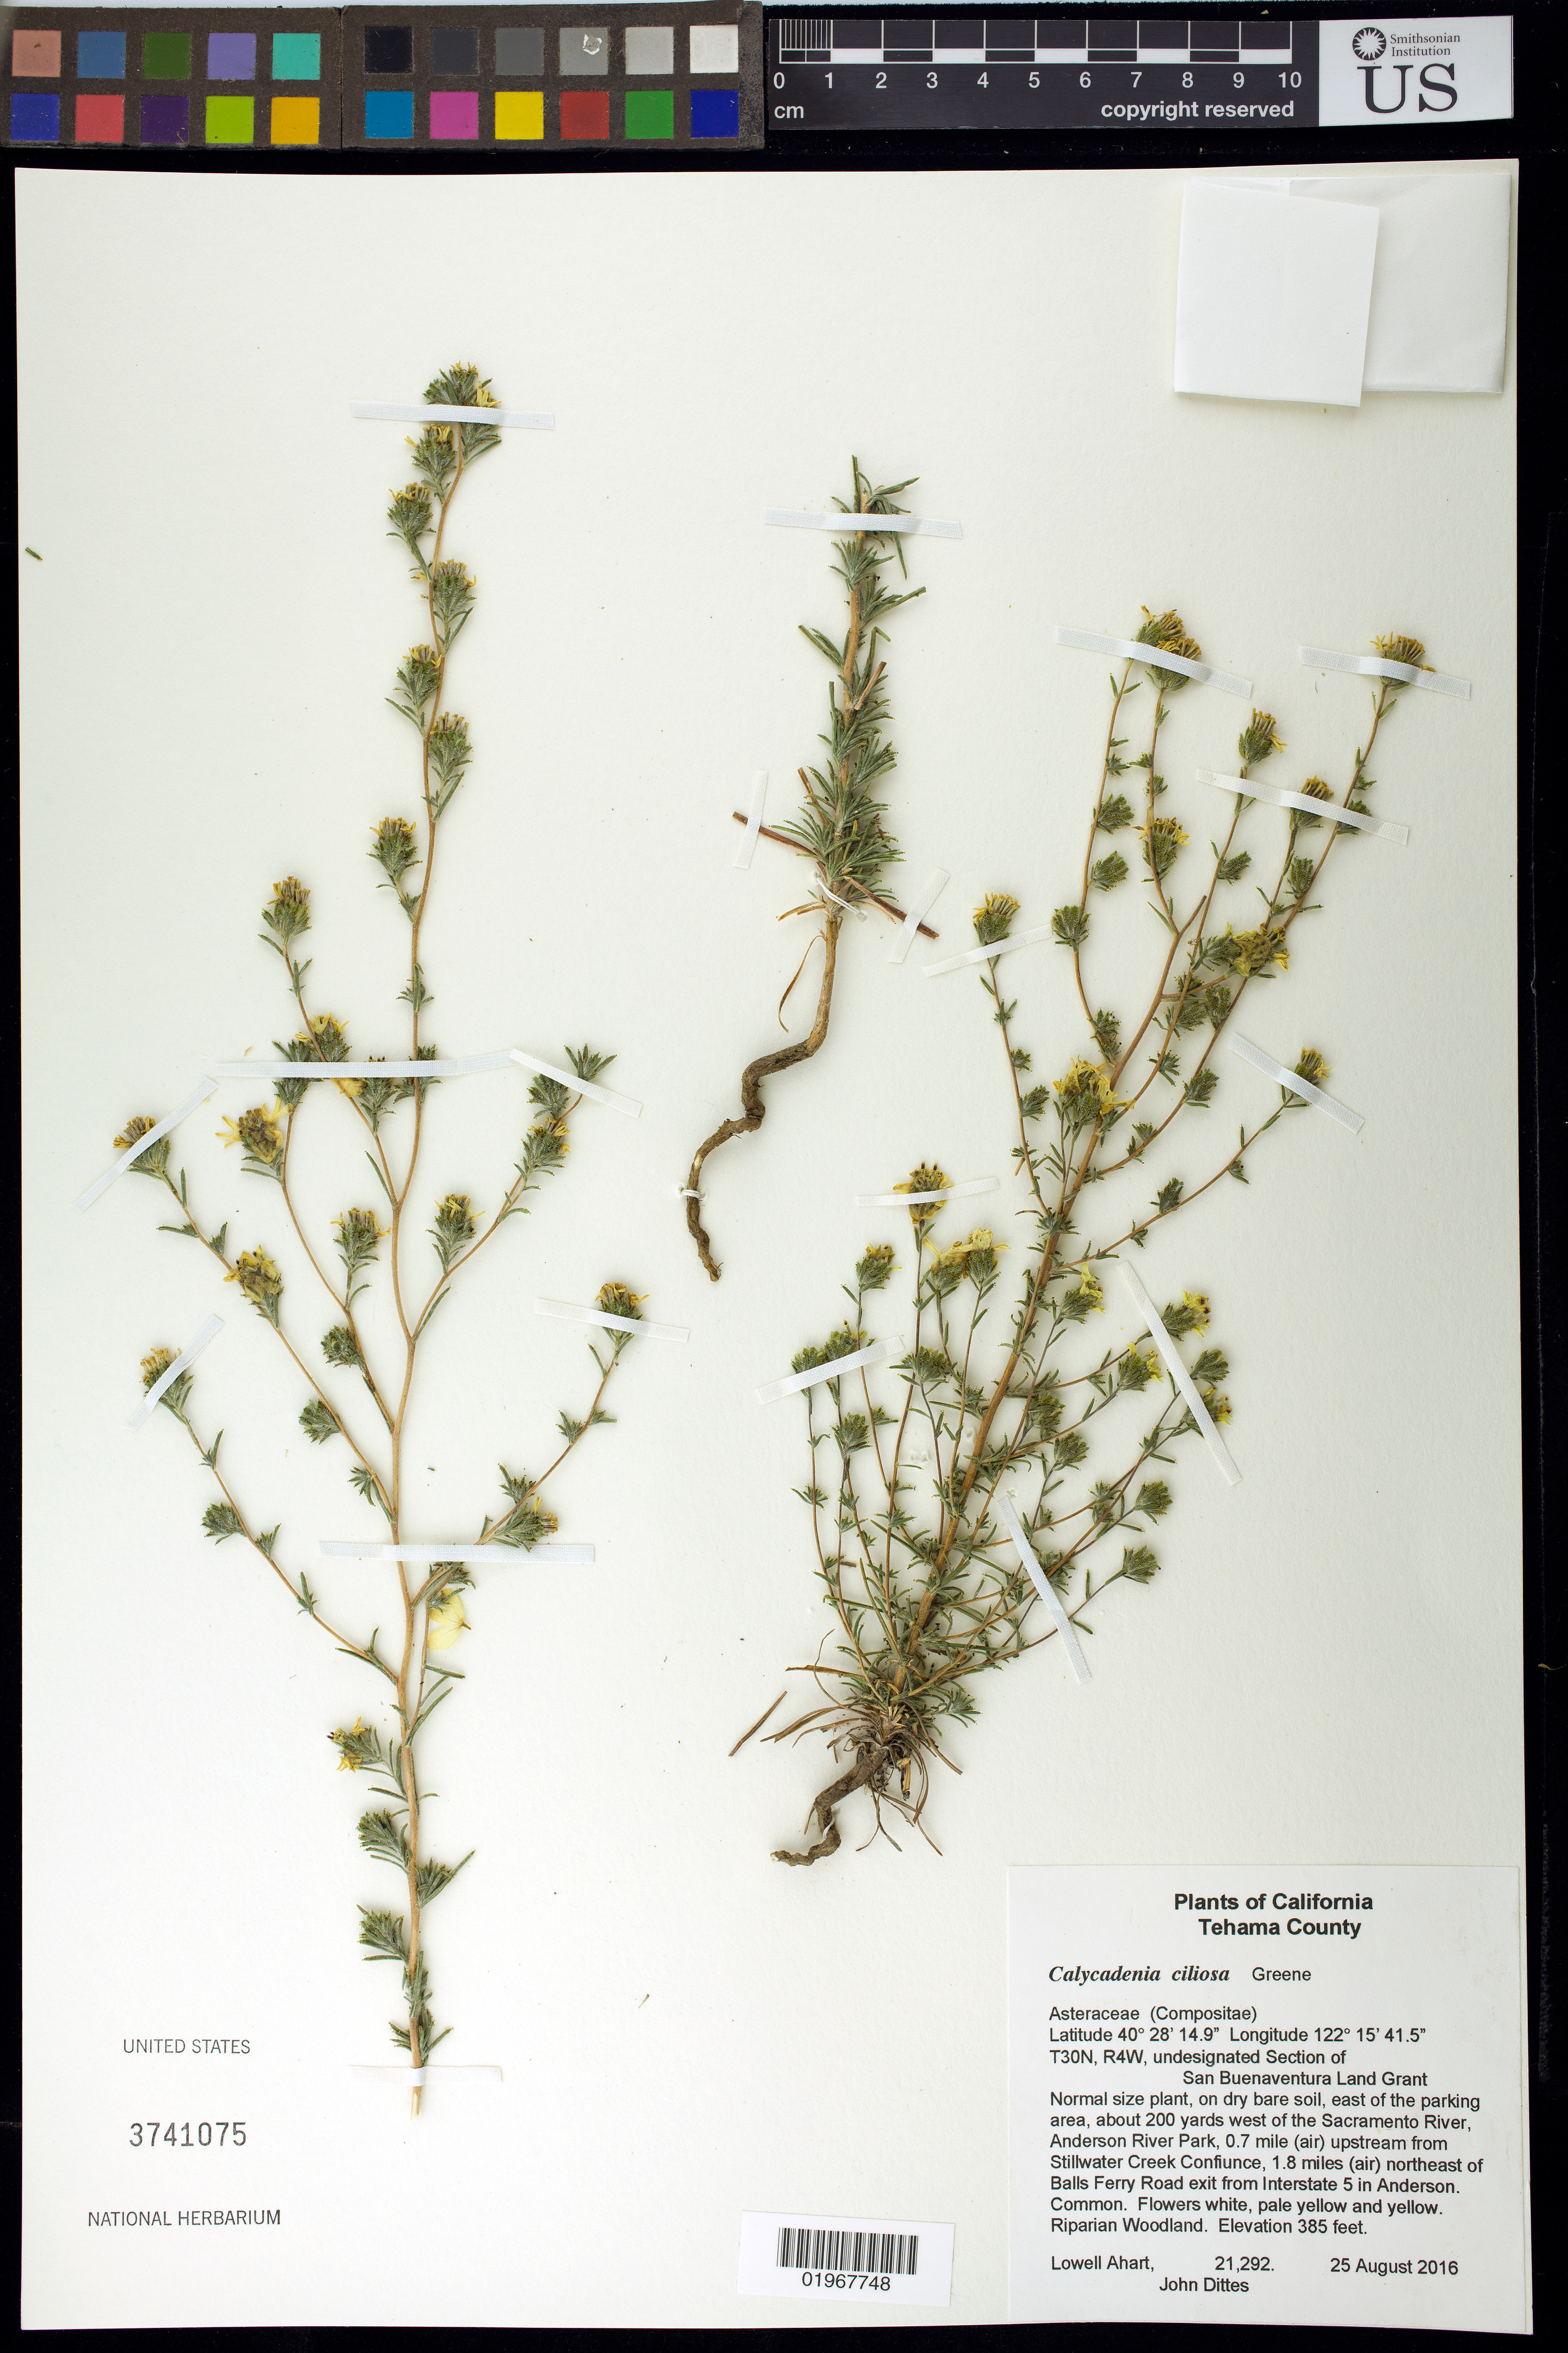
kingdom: Plantae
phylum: Tracheophyta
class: Magnoliopsida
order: Asterales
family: Asteraceae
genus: Calycadenia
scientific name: Calycadenia ciliosa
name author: Greene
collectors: L. Ahart & J. Dittes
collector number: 21292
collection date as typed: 25 August 2016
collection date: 2016-08-25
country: United States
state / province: California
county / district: Tehama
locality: East of the parking area. About 200 yards west of the Sacramento River, Anderson River Park, 0.7 mile (air) upstream from Stillwater Creek Confiunce, 1.8 miles (air) northeast of Balls Ferry Road exit from Interstate 5 in Anderson.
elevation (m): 117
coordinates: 40 28 14.9, 122 15 41.5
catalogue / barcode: US 3741075